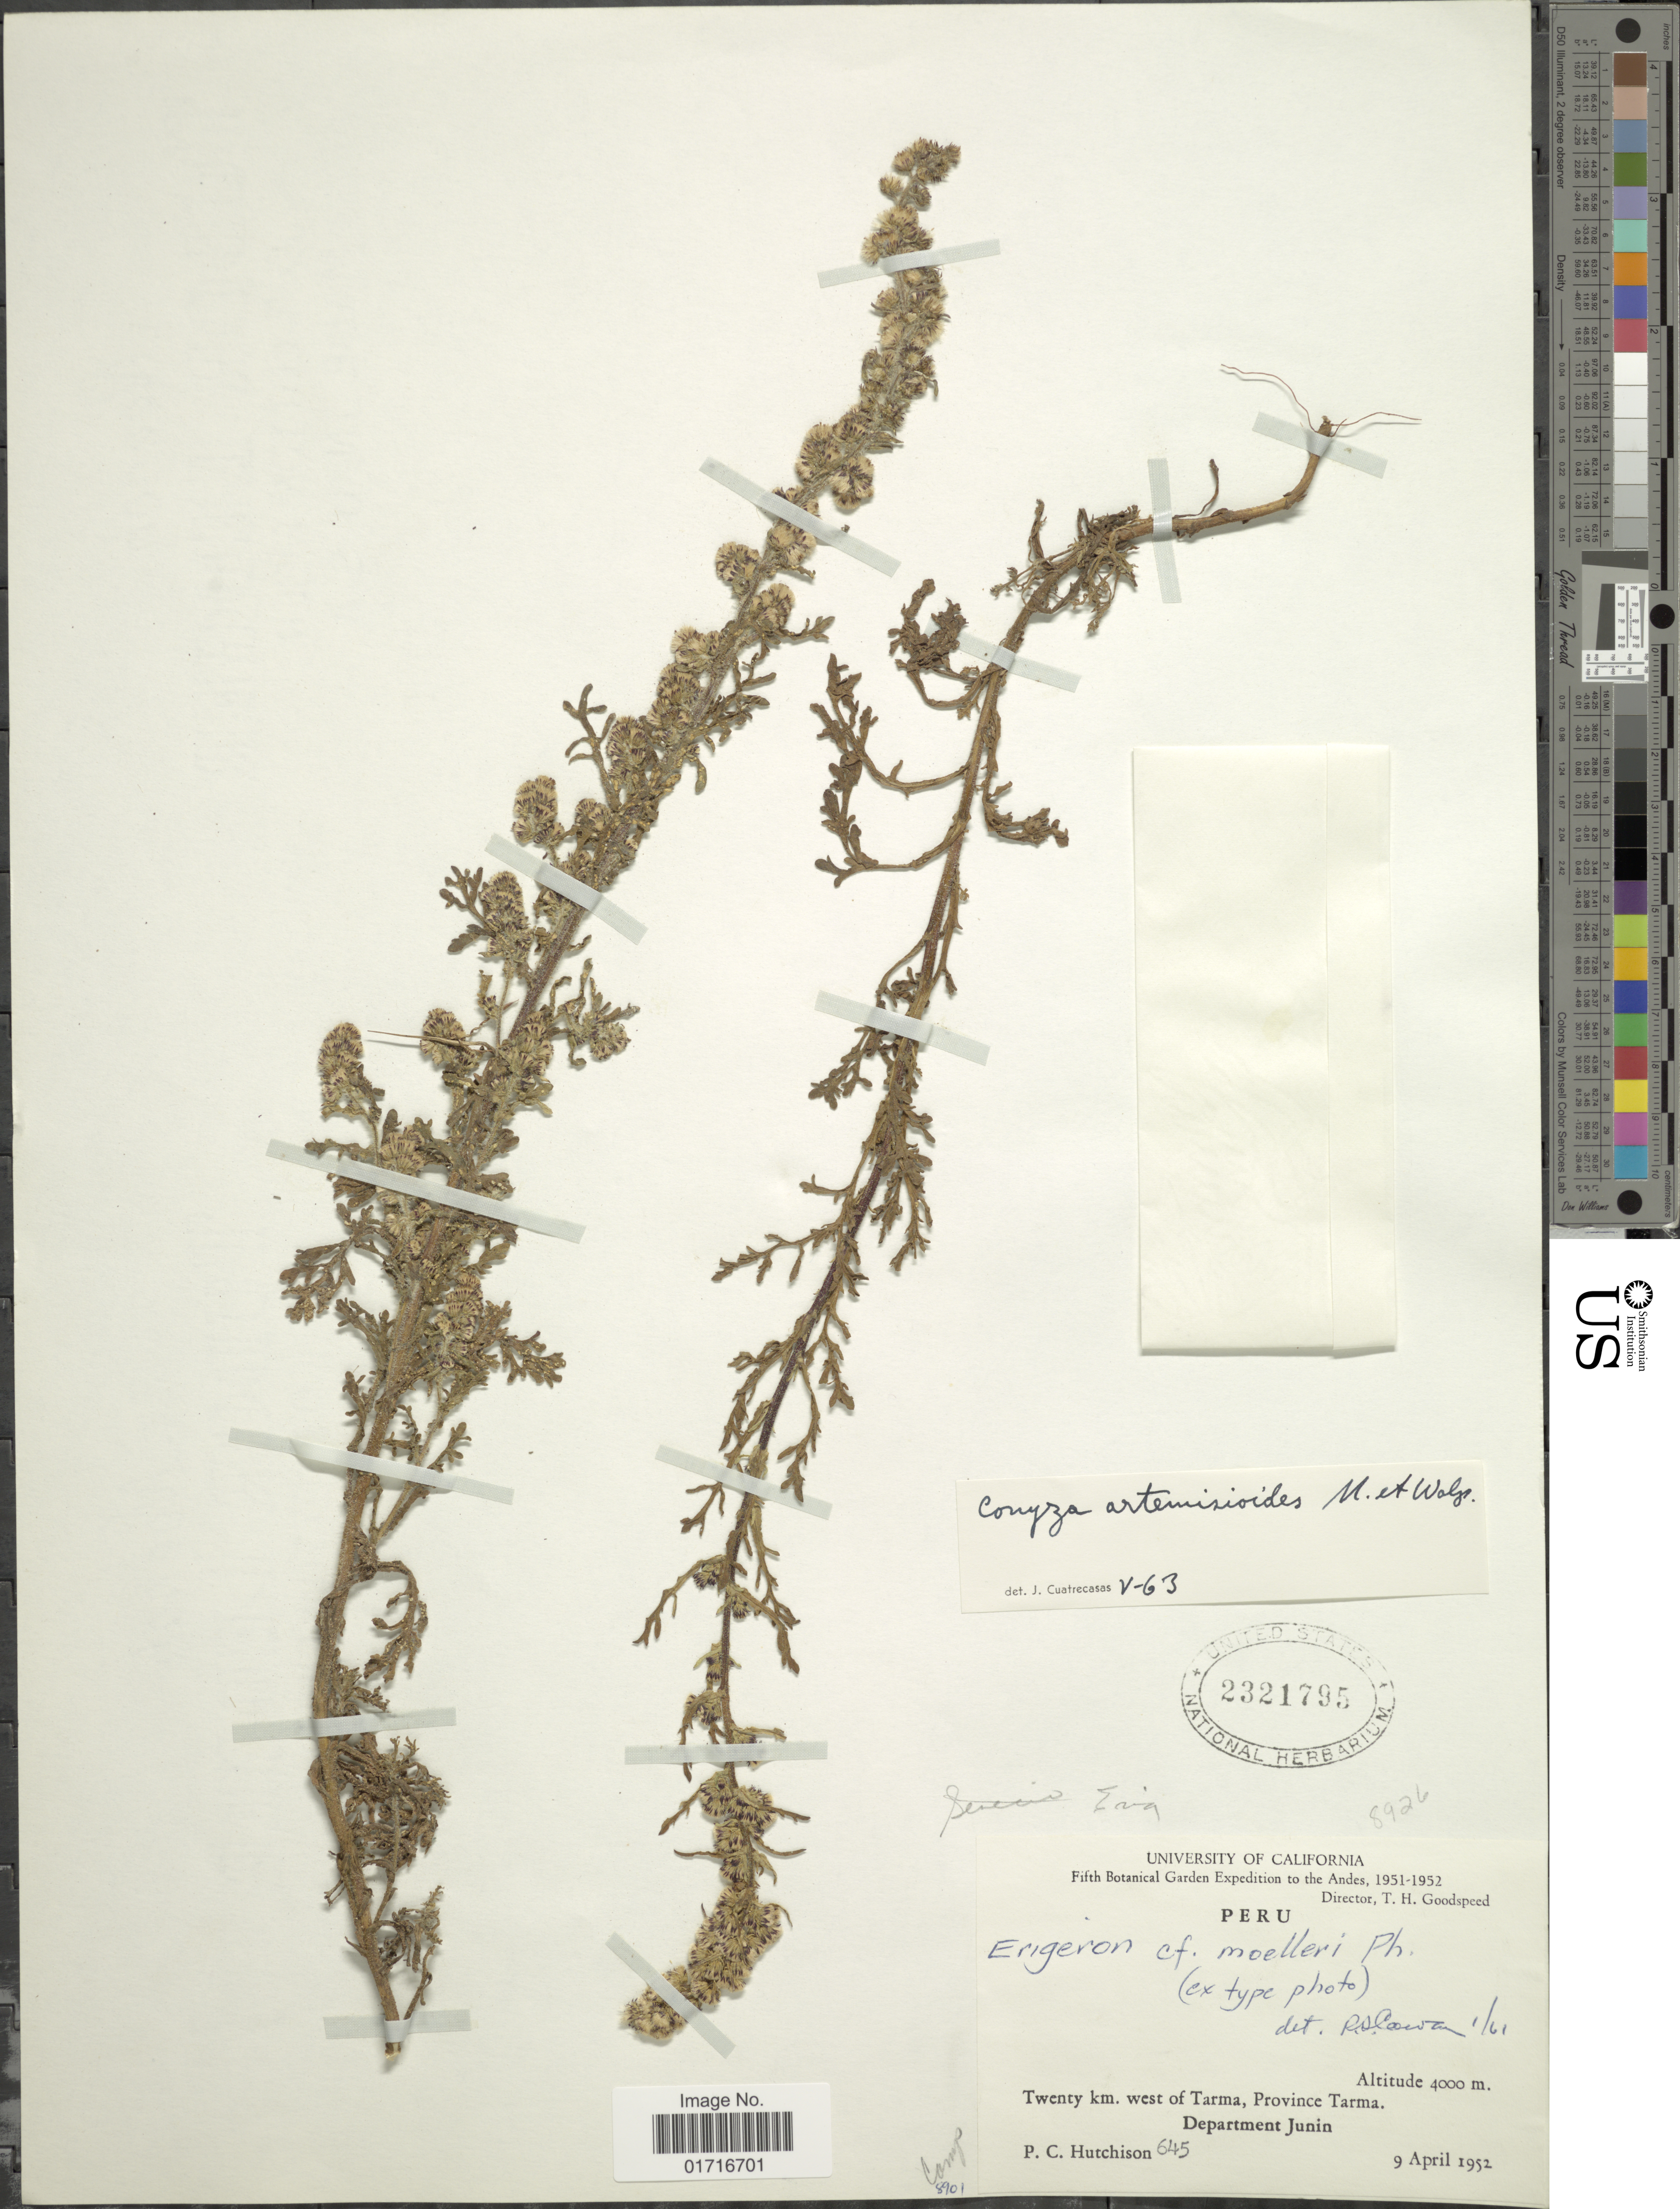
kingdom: Plantae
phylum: Tracheophyta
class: Magnoliopsida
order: Asterales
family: Asteraceae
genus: Conyza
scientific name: Conyza artemisioides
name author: Meyen & Walp.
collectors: P. C. Hutchison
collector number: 645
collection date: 1952-04-09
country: Peru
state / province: Junín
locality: Peru, Twenty km. west of Tarma. Department Junin.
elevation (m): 4000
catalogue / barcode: US 2321795